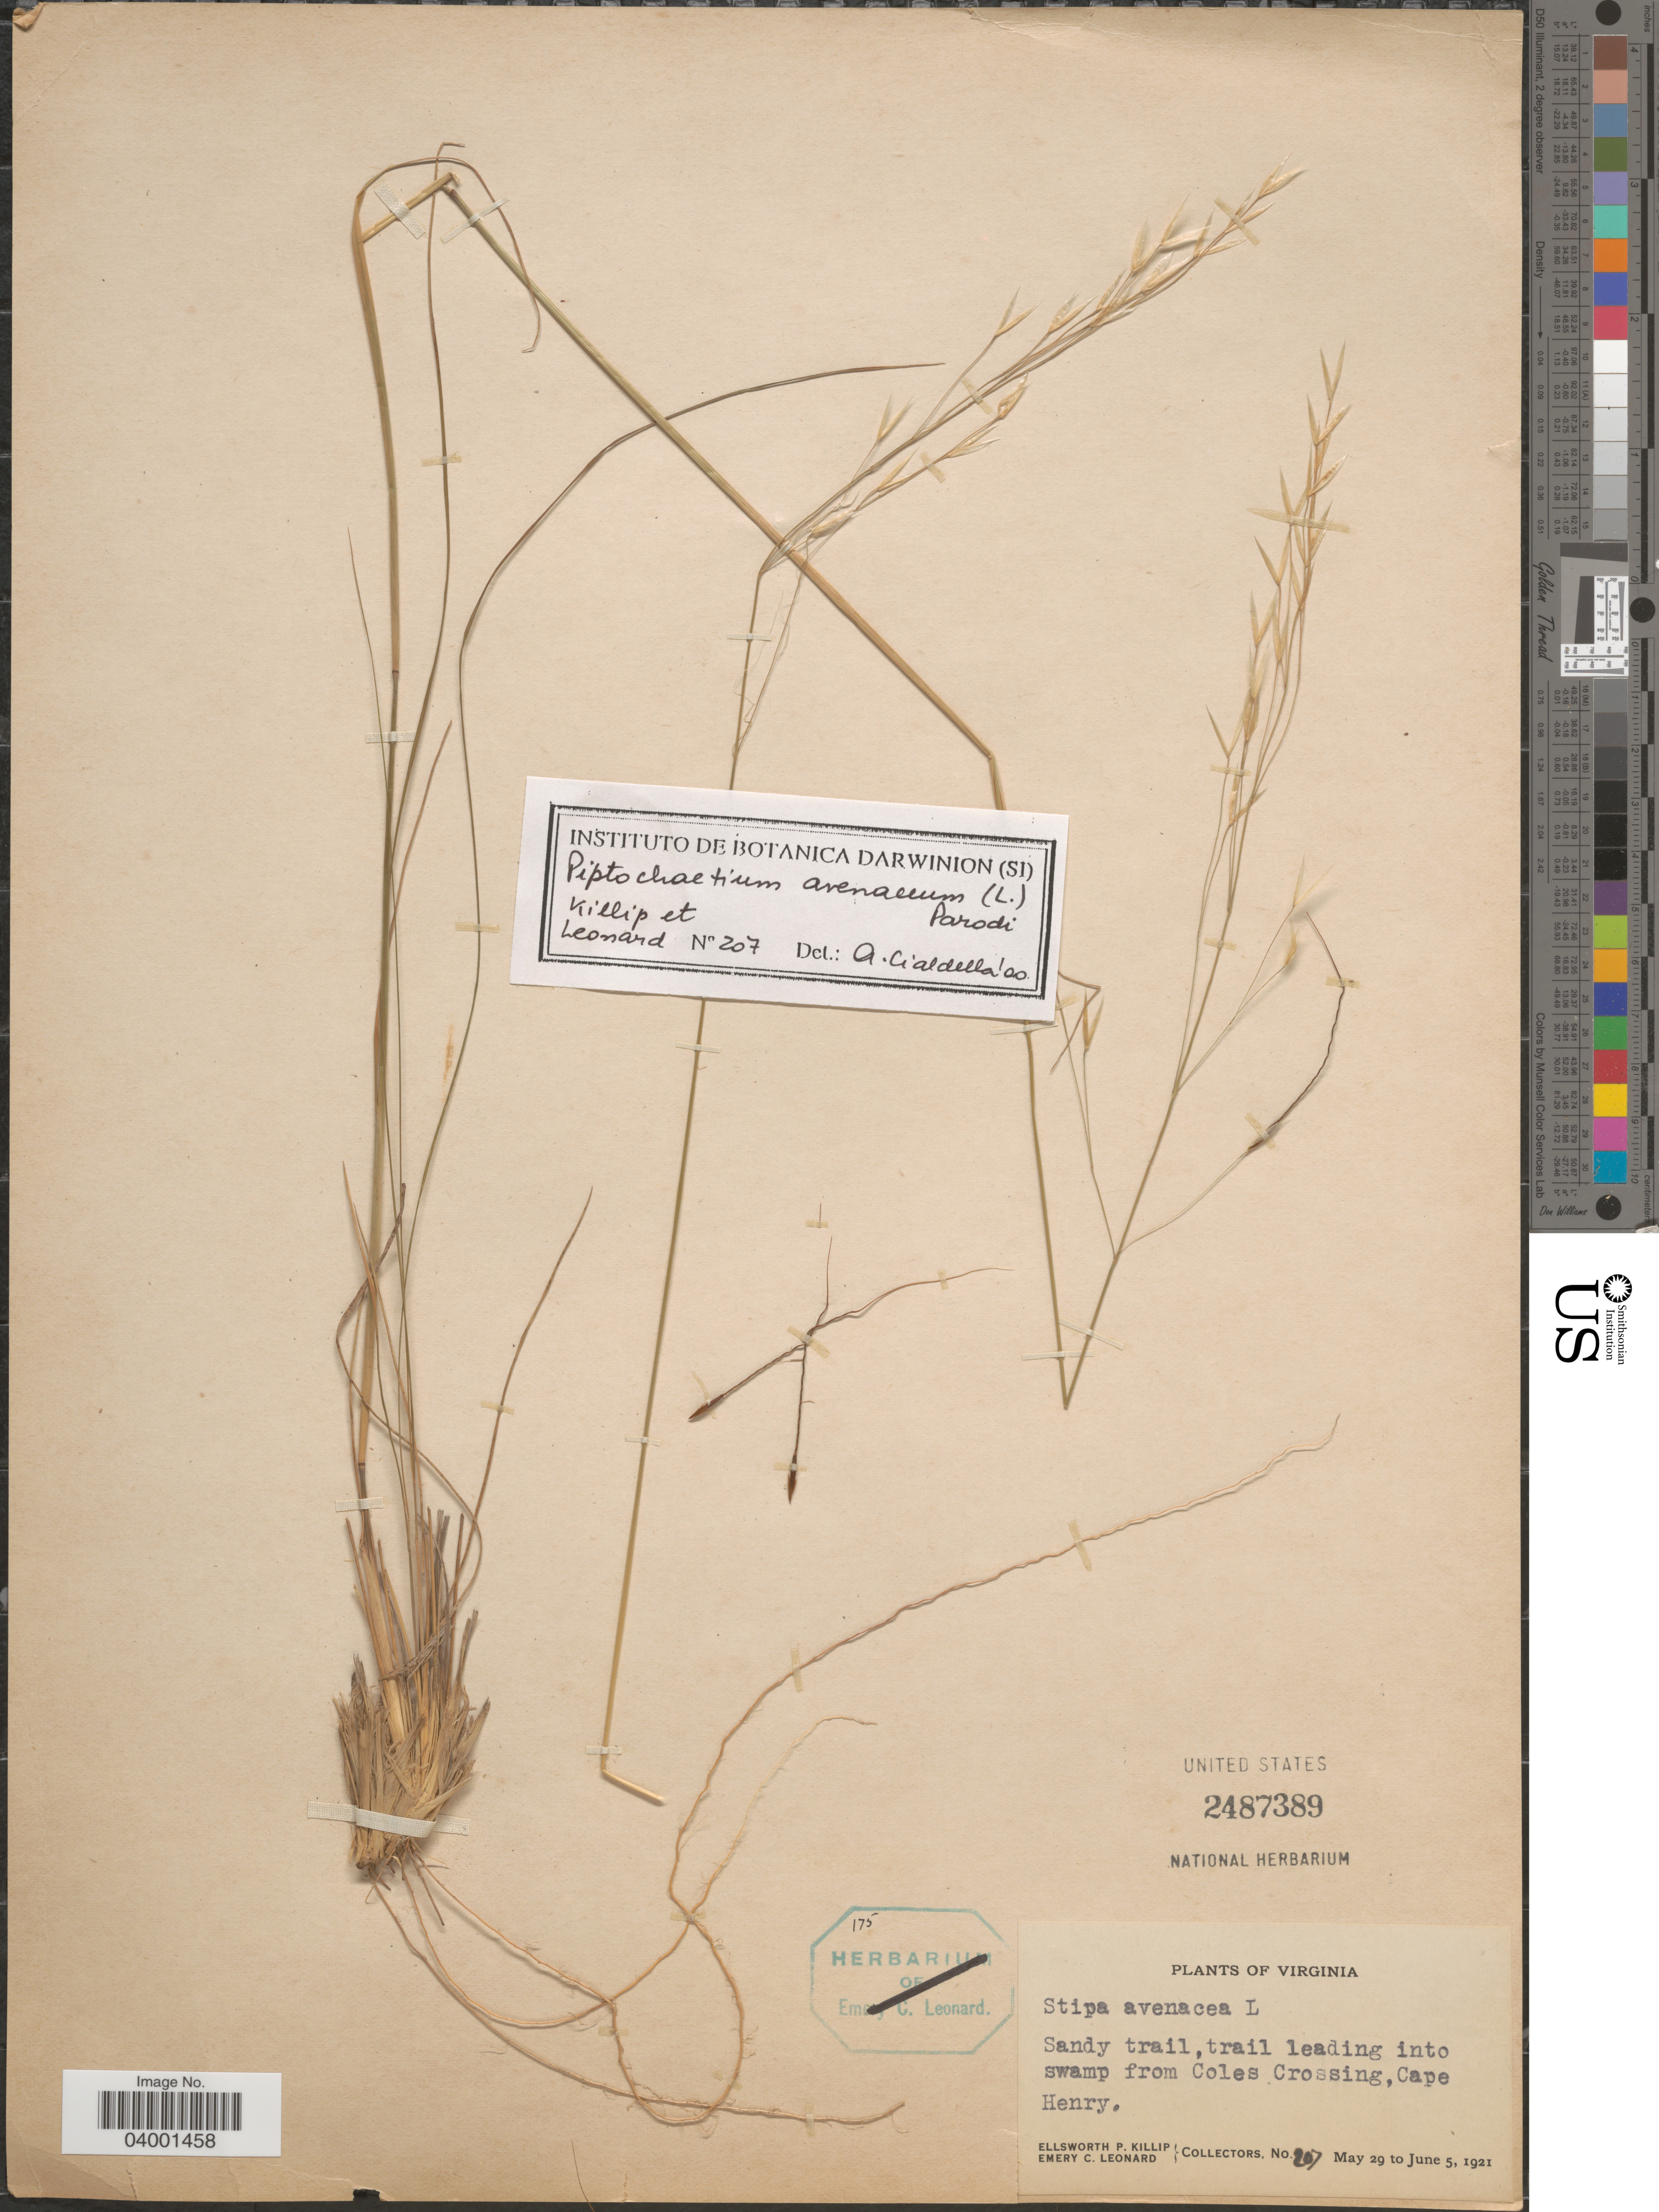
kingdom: Plantae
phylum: Tracheophyta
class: Liliopsida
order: Poales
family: Poaceae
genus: Piptochaetium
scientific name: Piptochaetium avenaceum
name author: (L.) Parodi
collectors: E. P. Killip & E. C. Leonard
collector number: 207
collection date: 1921-05-29/1921-06-05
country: United States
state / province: Virginia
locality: Trail leading into swamp from Coles Crossing, Cape Henry.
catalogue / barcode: US 2487389